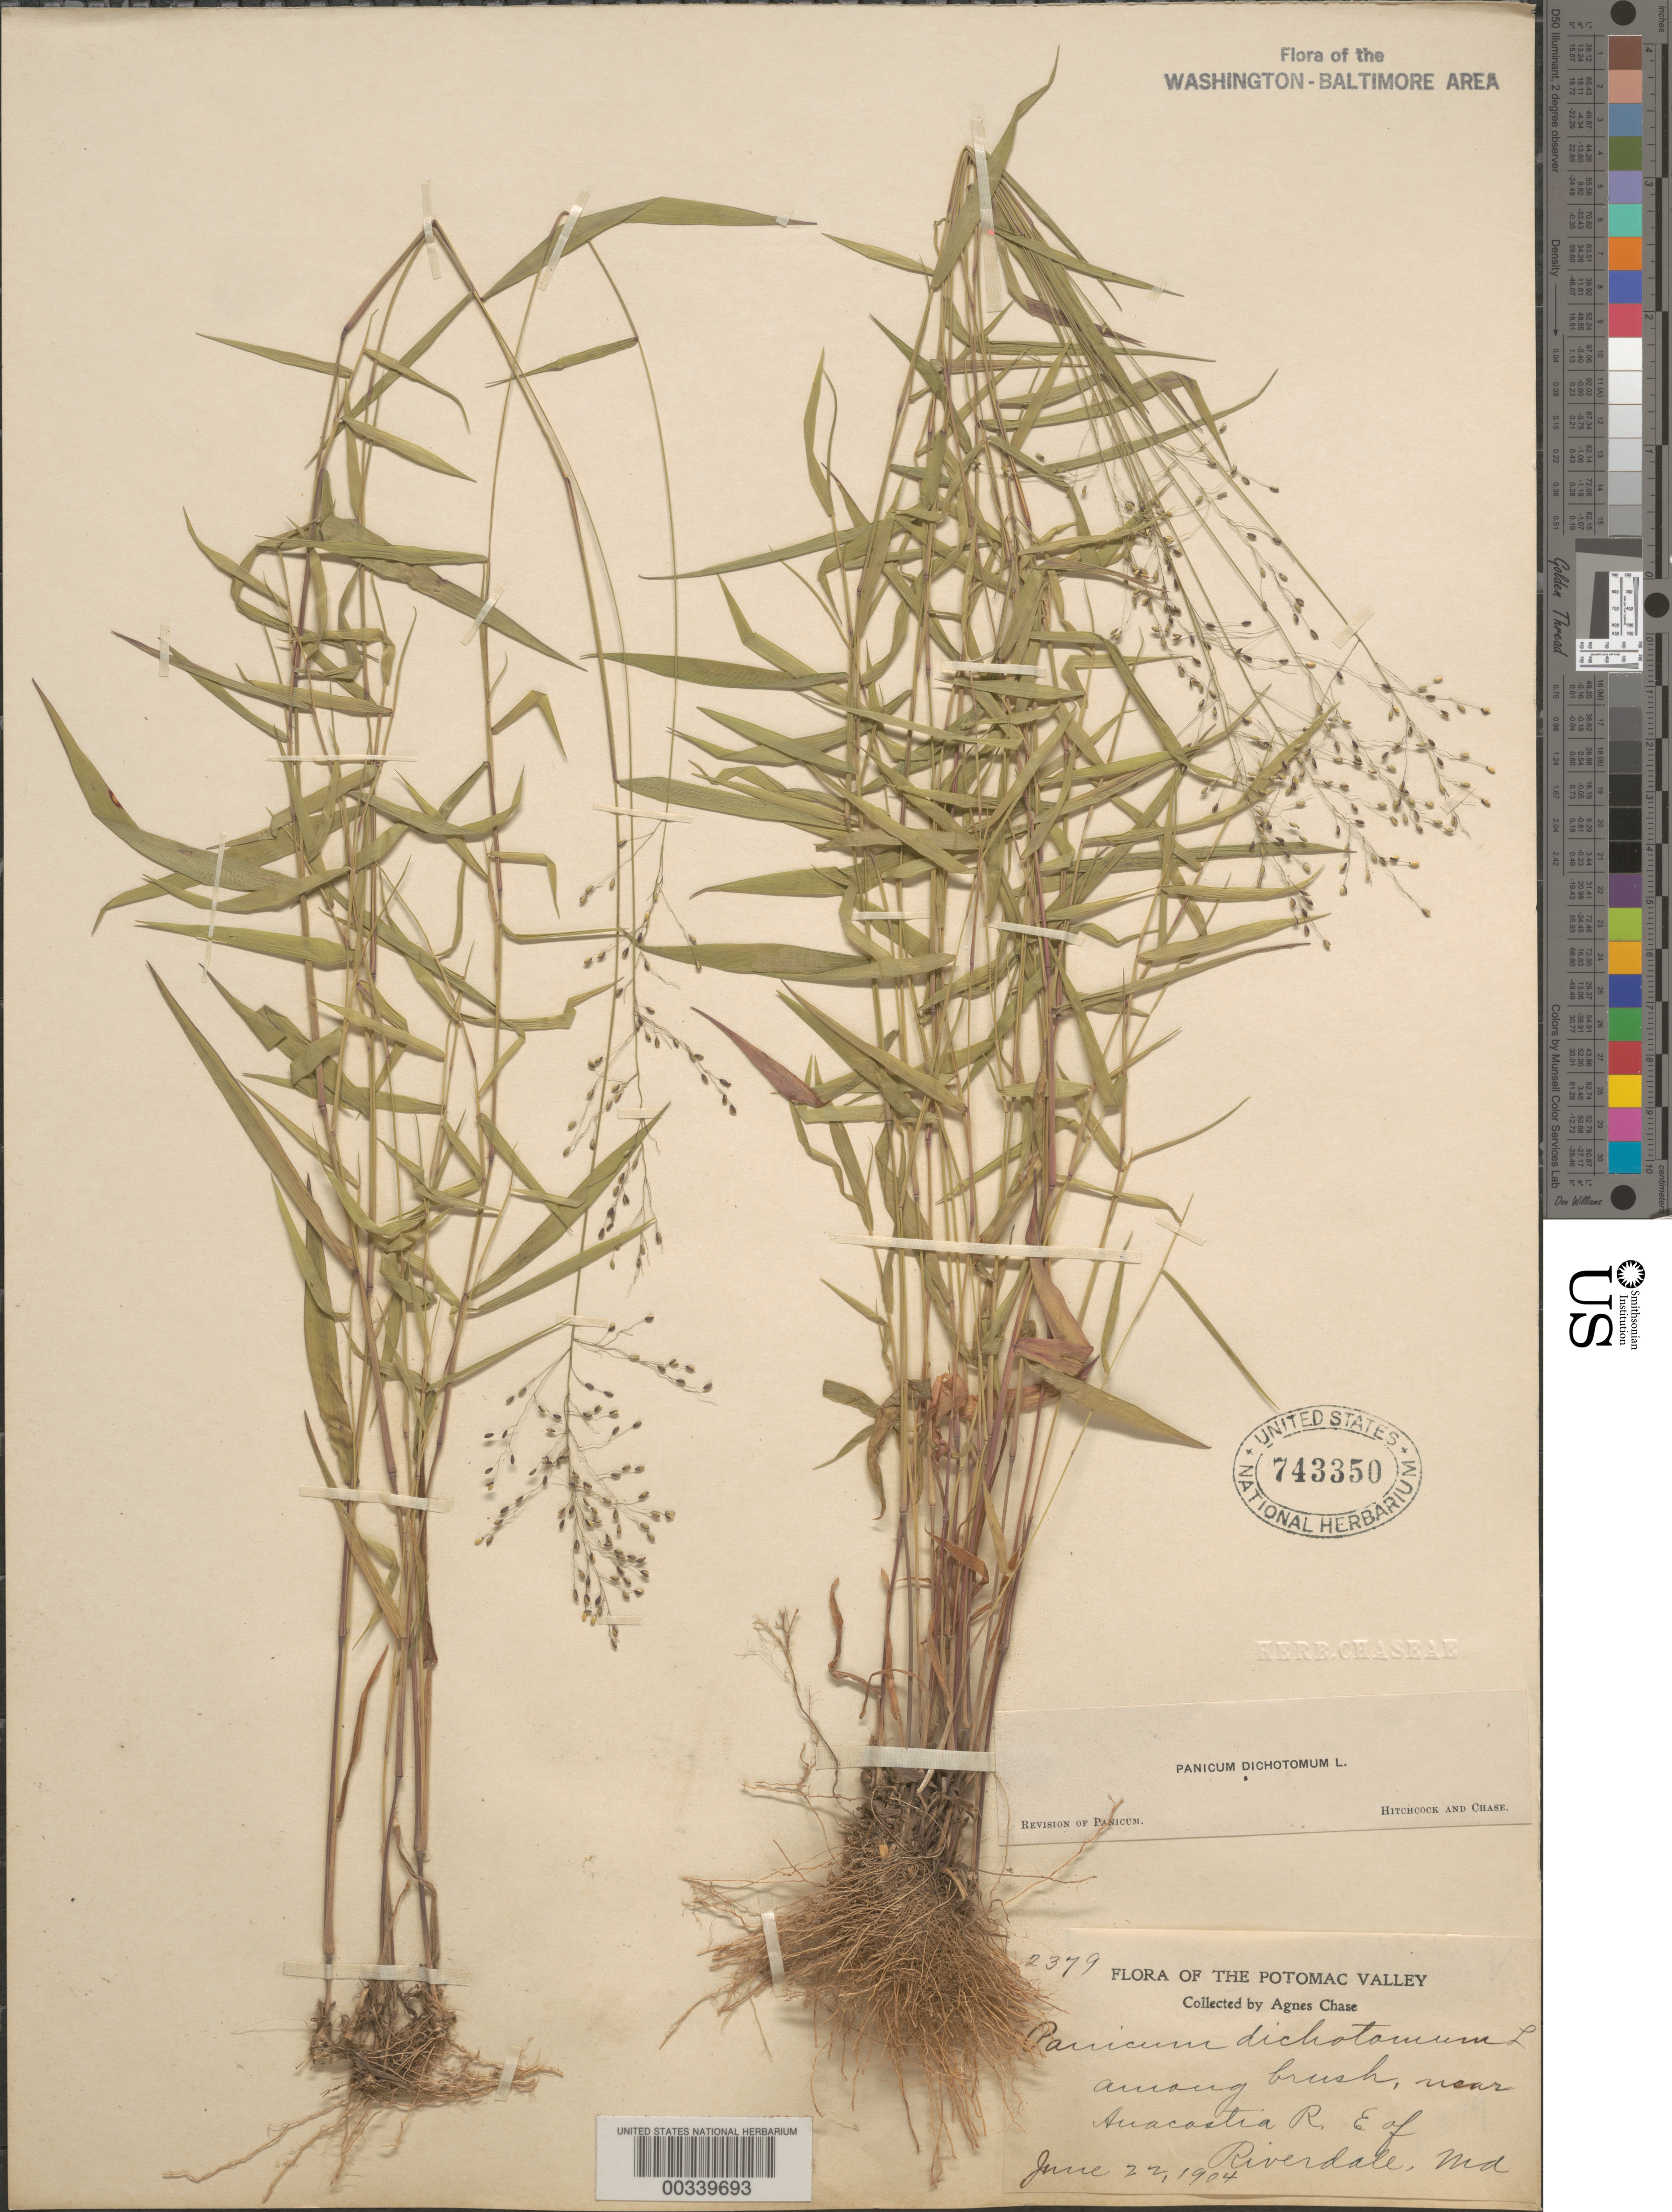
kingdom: Plantae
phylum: Tracheophyta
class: Liliopsida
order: Poales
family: Poaceae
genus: Dichanthelium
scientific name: Dichanthelium dichotomum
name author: (L.) Gould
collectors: A. Chase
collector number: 2379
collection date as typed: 22 Jun 1904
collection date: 1904-06-22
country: United States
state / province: Maryland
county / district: Prince George's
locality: Anacostia River, E of Riverdale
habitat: Bush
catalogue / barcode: US 743350